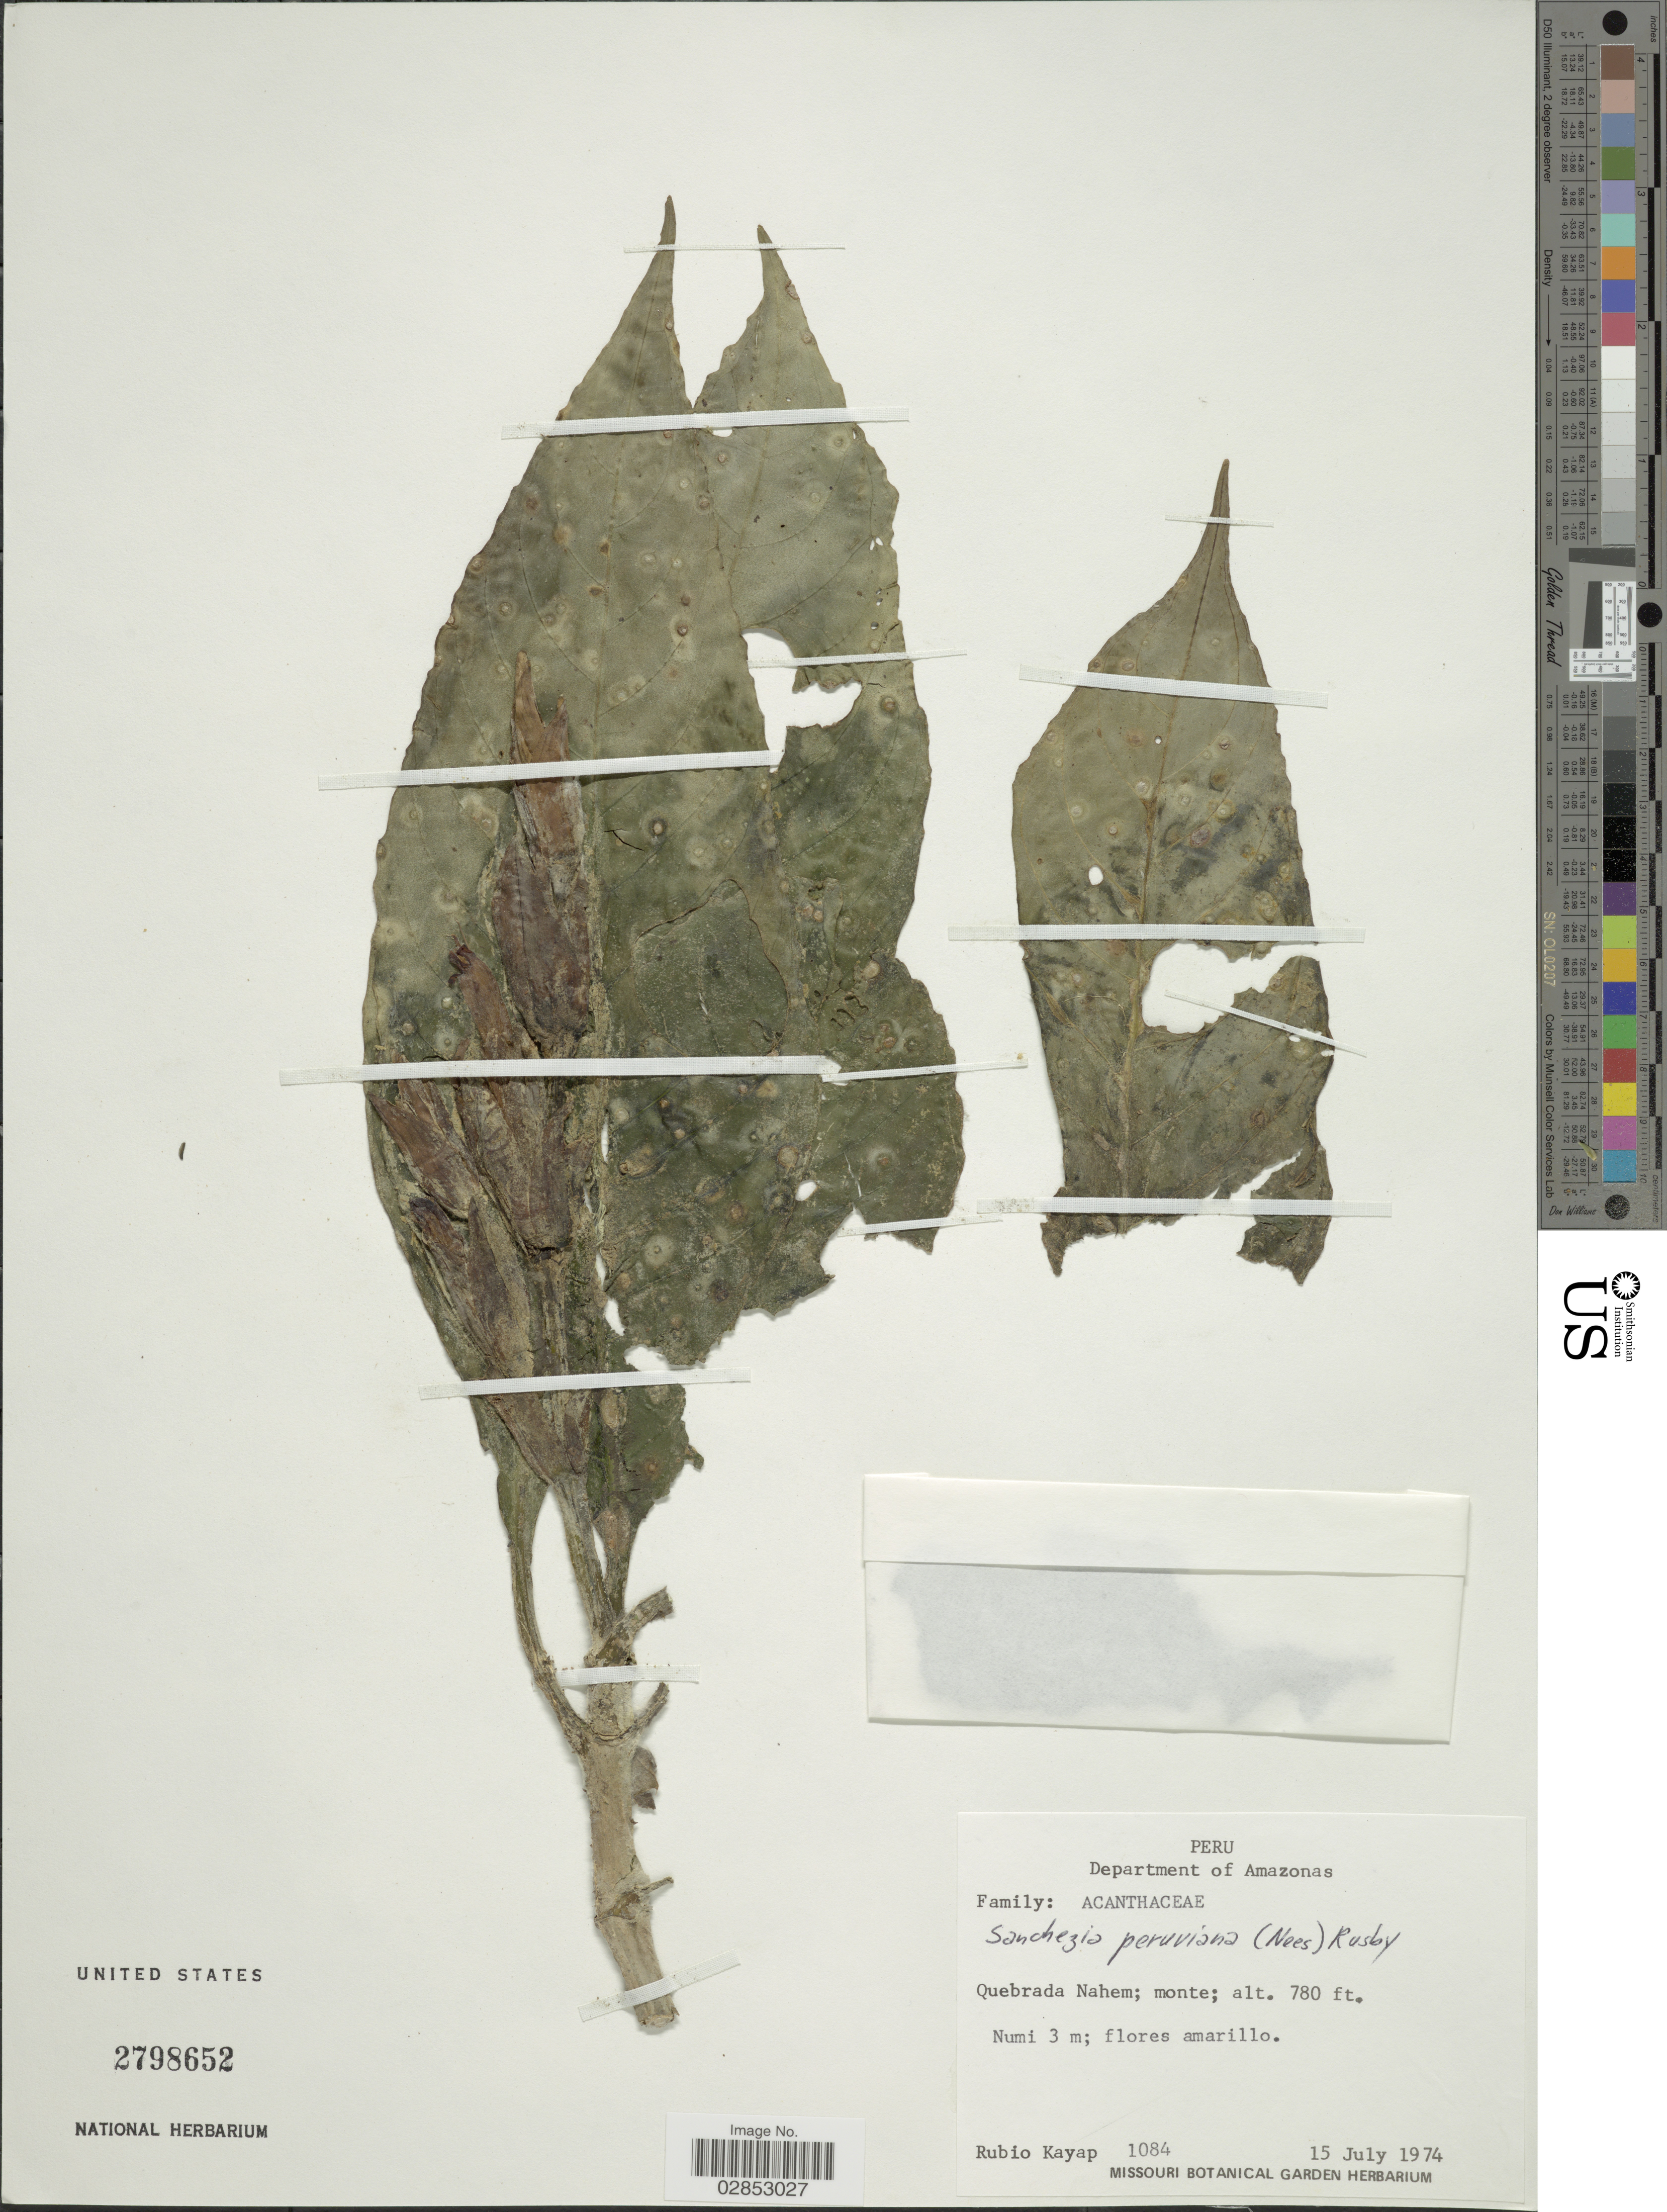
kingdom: Plantae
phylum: Tracheophyta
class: Magnoliopsida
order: Lamiales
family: Acanthaceae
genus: Sanchezia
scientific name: Sanchezia oblonga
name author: Ruiz & Pav.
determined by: Azevedo, Igor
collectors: R. Kayap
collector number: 1084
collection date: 1974-07-15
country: Peru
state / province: Amazonas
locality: Department of Amazonas, Quebrada Nahem; monte.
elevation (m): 238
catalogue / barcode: US 2798652